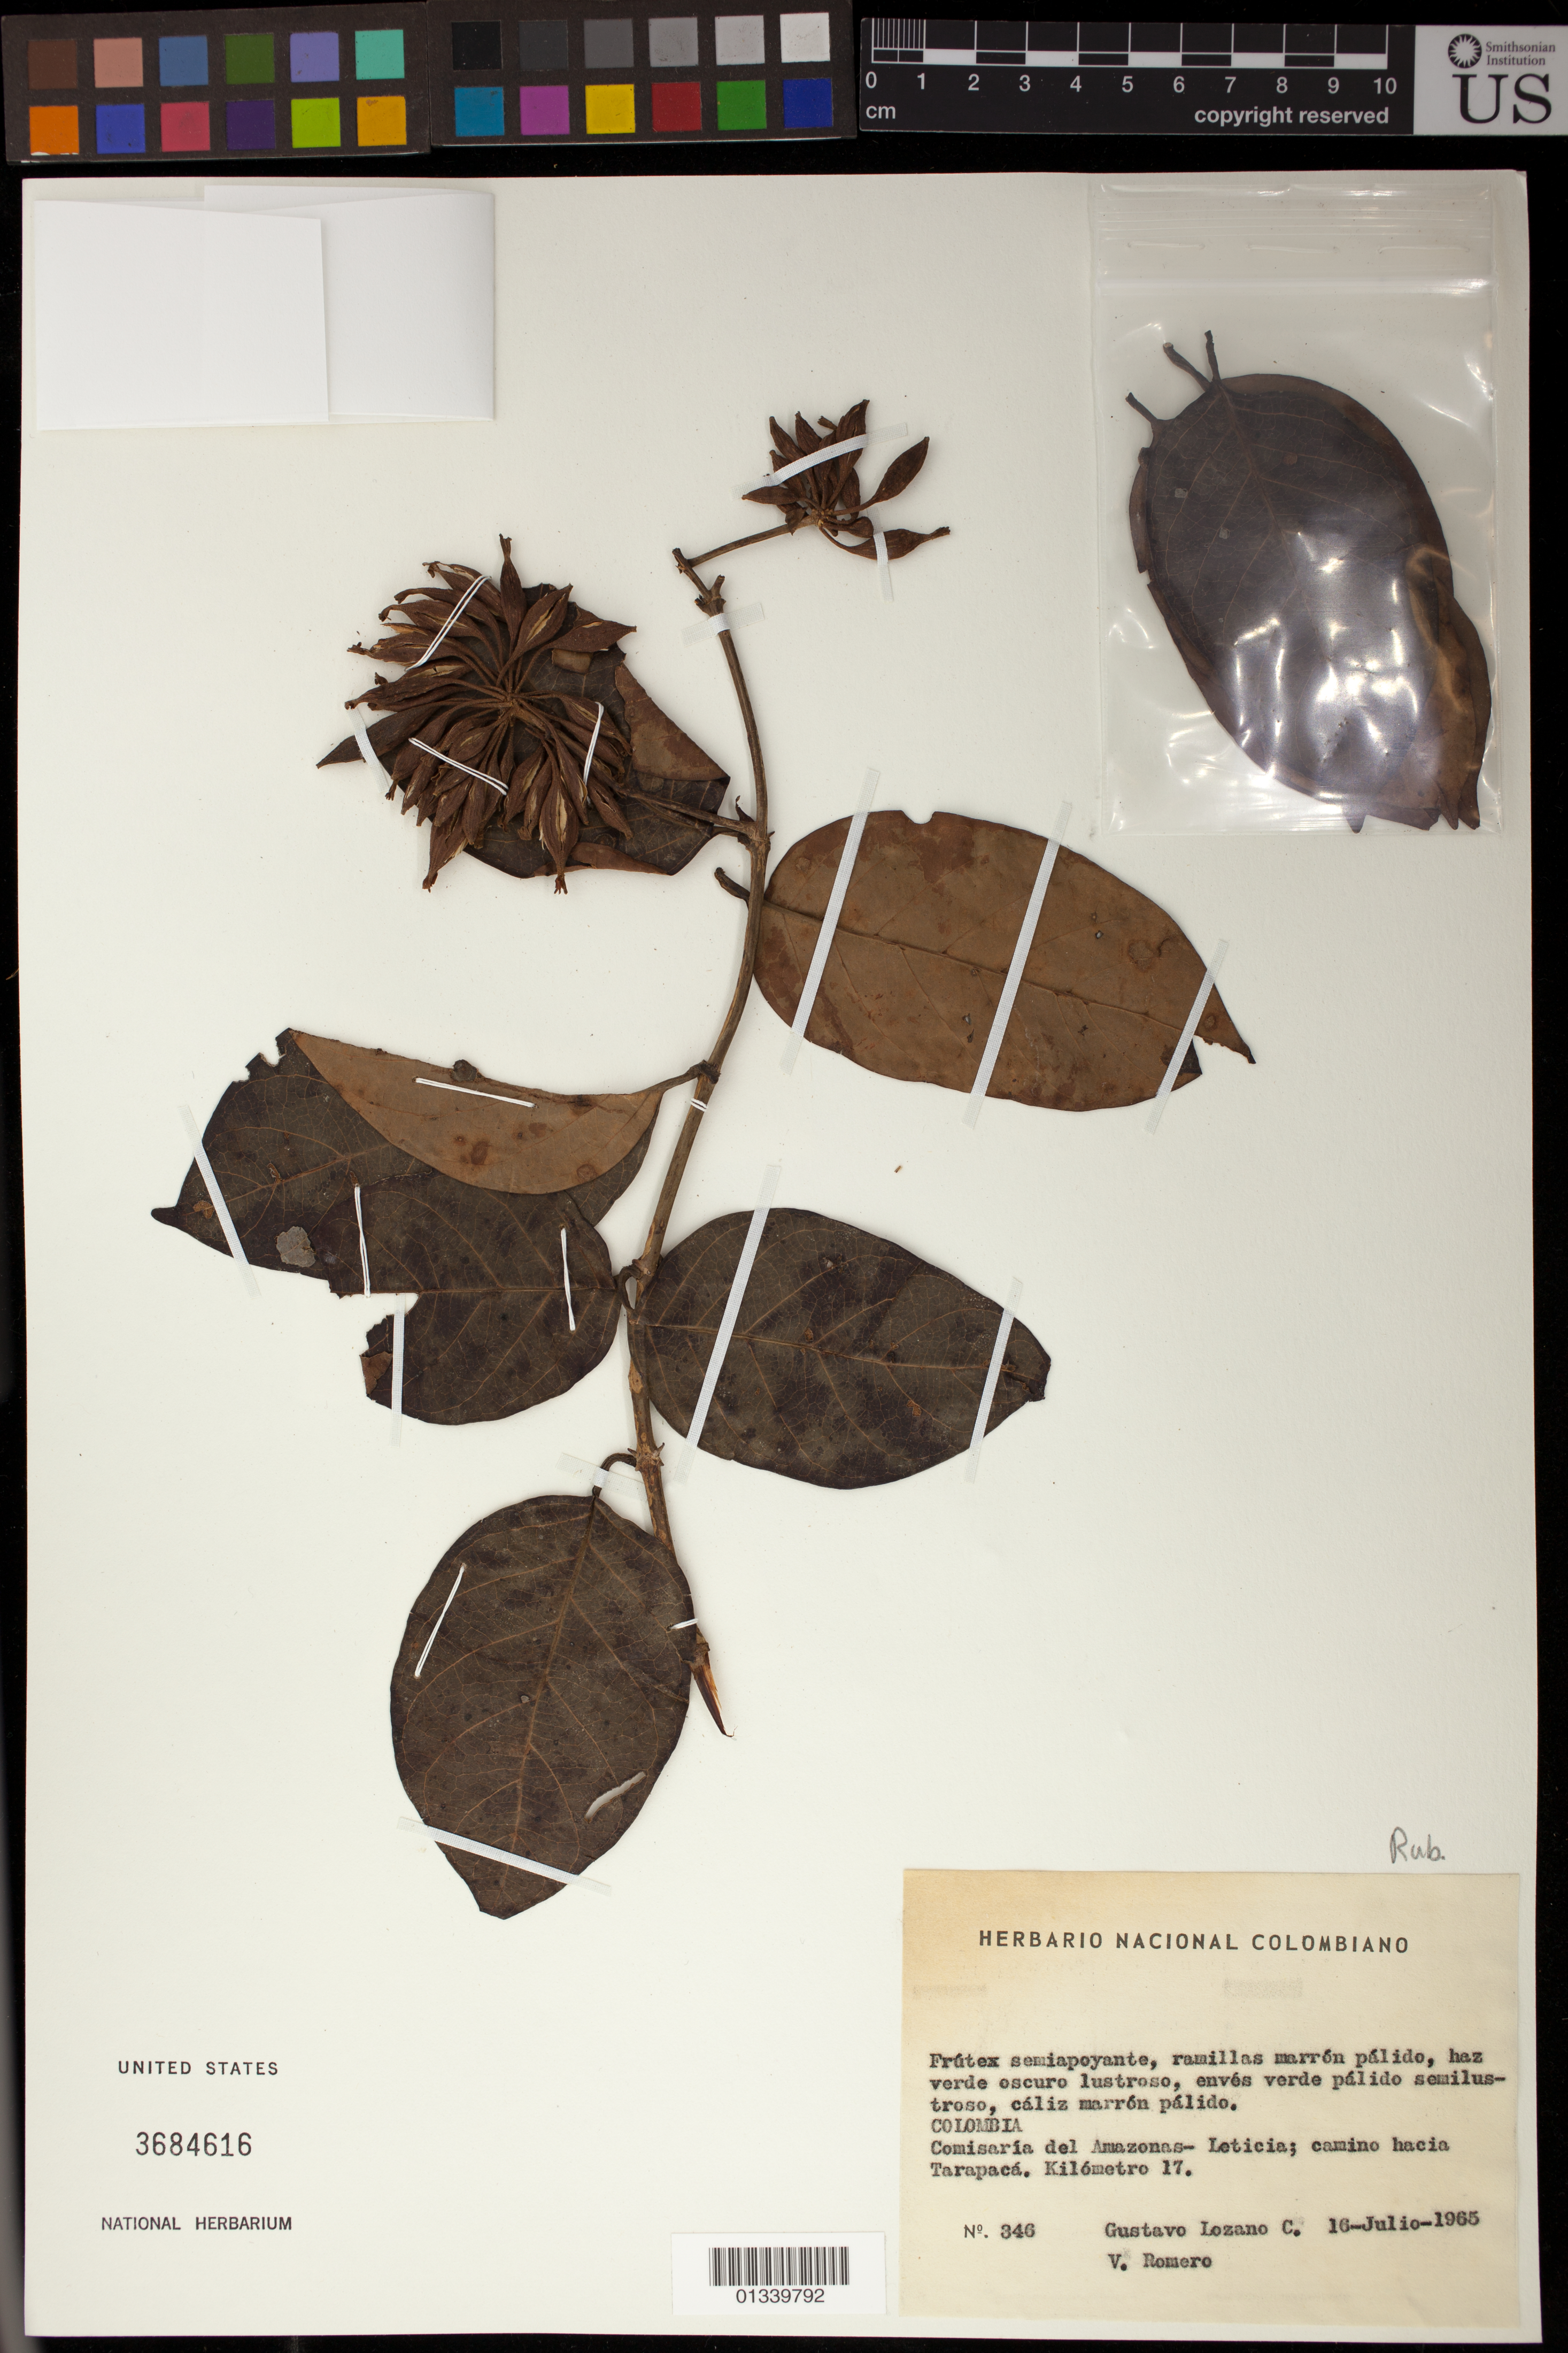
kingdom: Plantae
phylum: Tracheophyta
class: Magnoliopsida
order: Gentianales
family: Rubiaceae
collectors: G. Lozano-Contreras & V. Romero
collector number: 346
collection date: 1965-07-16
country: Colombia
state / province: Amazonas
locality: Comisaria del Amazonas. Leticia; camino hacia Tarapaca: kilometro 17.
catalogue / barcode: US 3684616